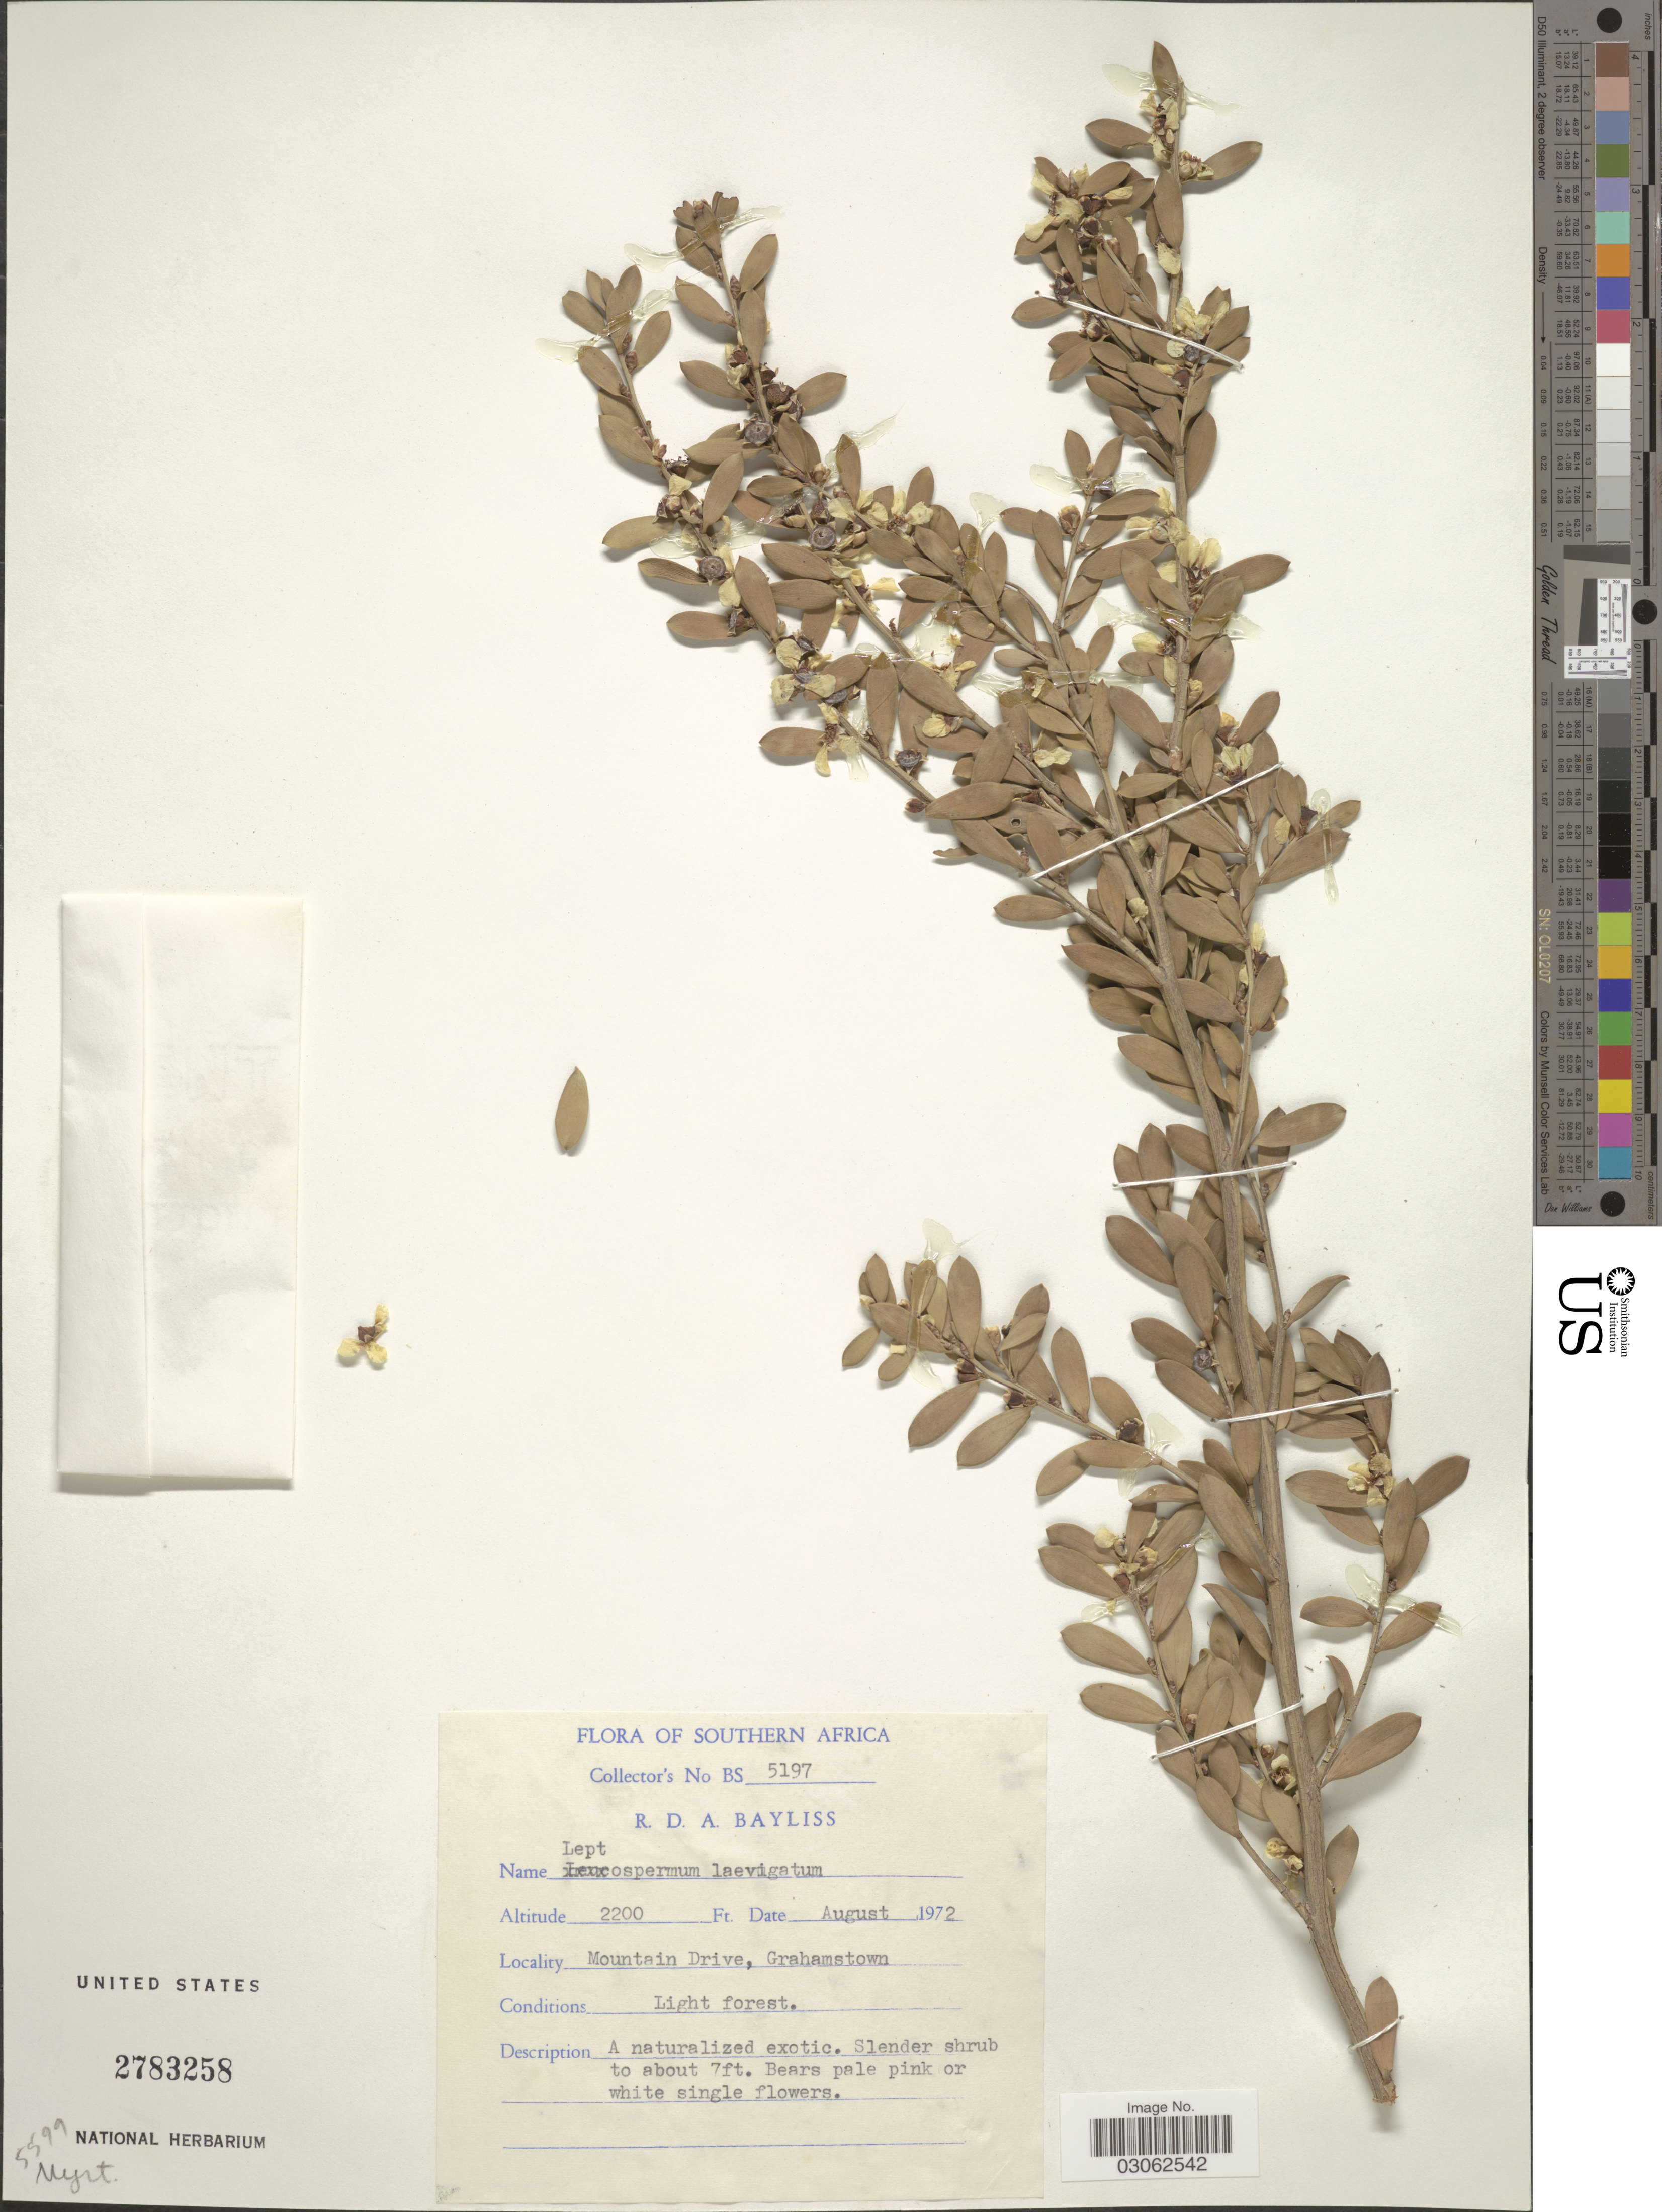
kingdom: Plantae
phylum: Tracheophyta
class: Magnoliopsida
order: Myrtales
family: Myrtaceae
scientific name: Gaudium laevigatum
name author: (Gaertn.) P.G. Wilson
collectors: R. Bayliss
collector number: BS5197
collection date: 1972-08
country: South Africa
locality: Southern Africa. Mountain Drive, Grahamstown.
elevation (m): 671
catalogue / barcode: US 2783258